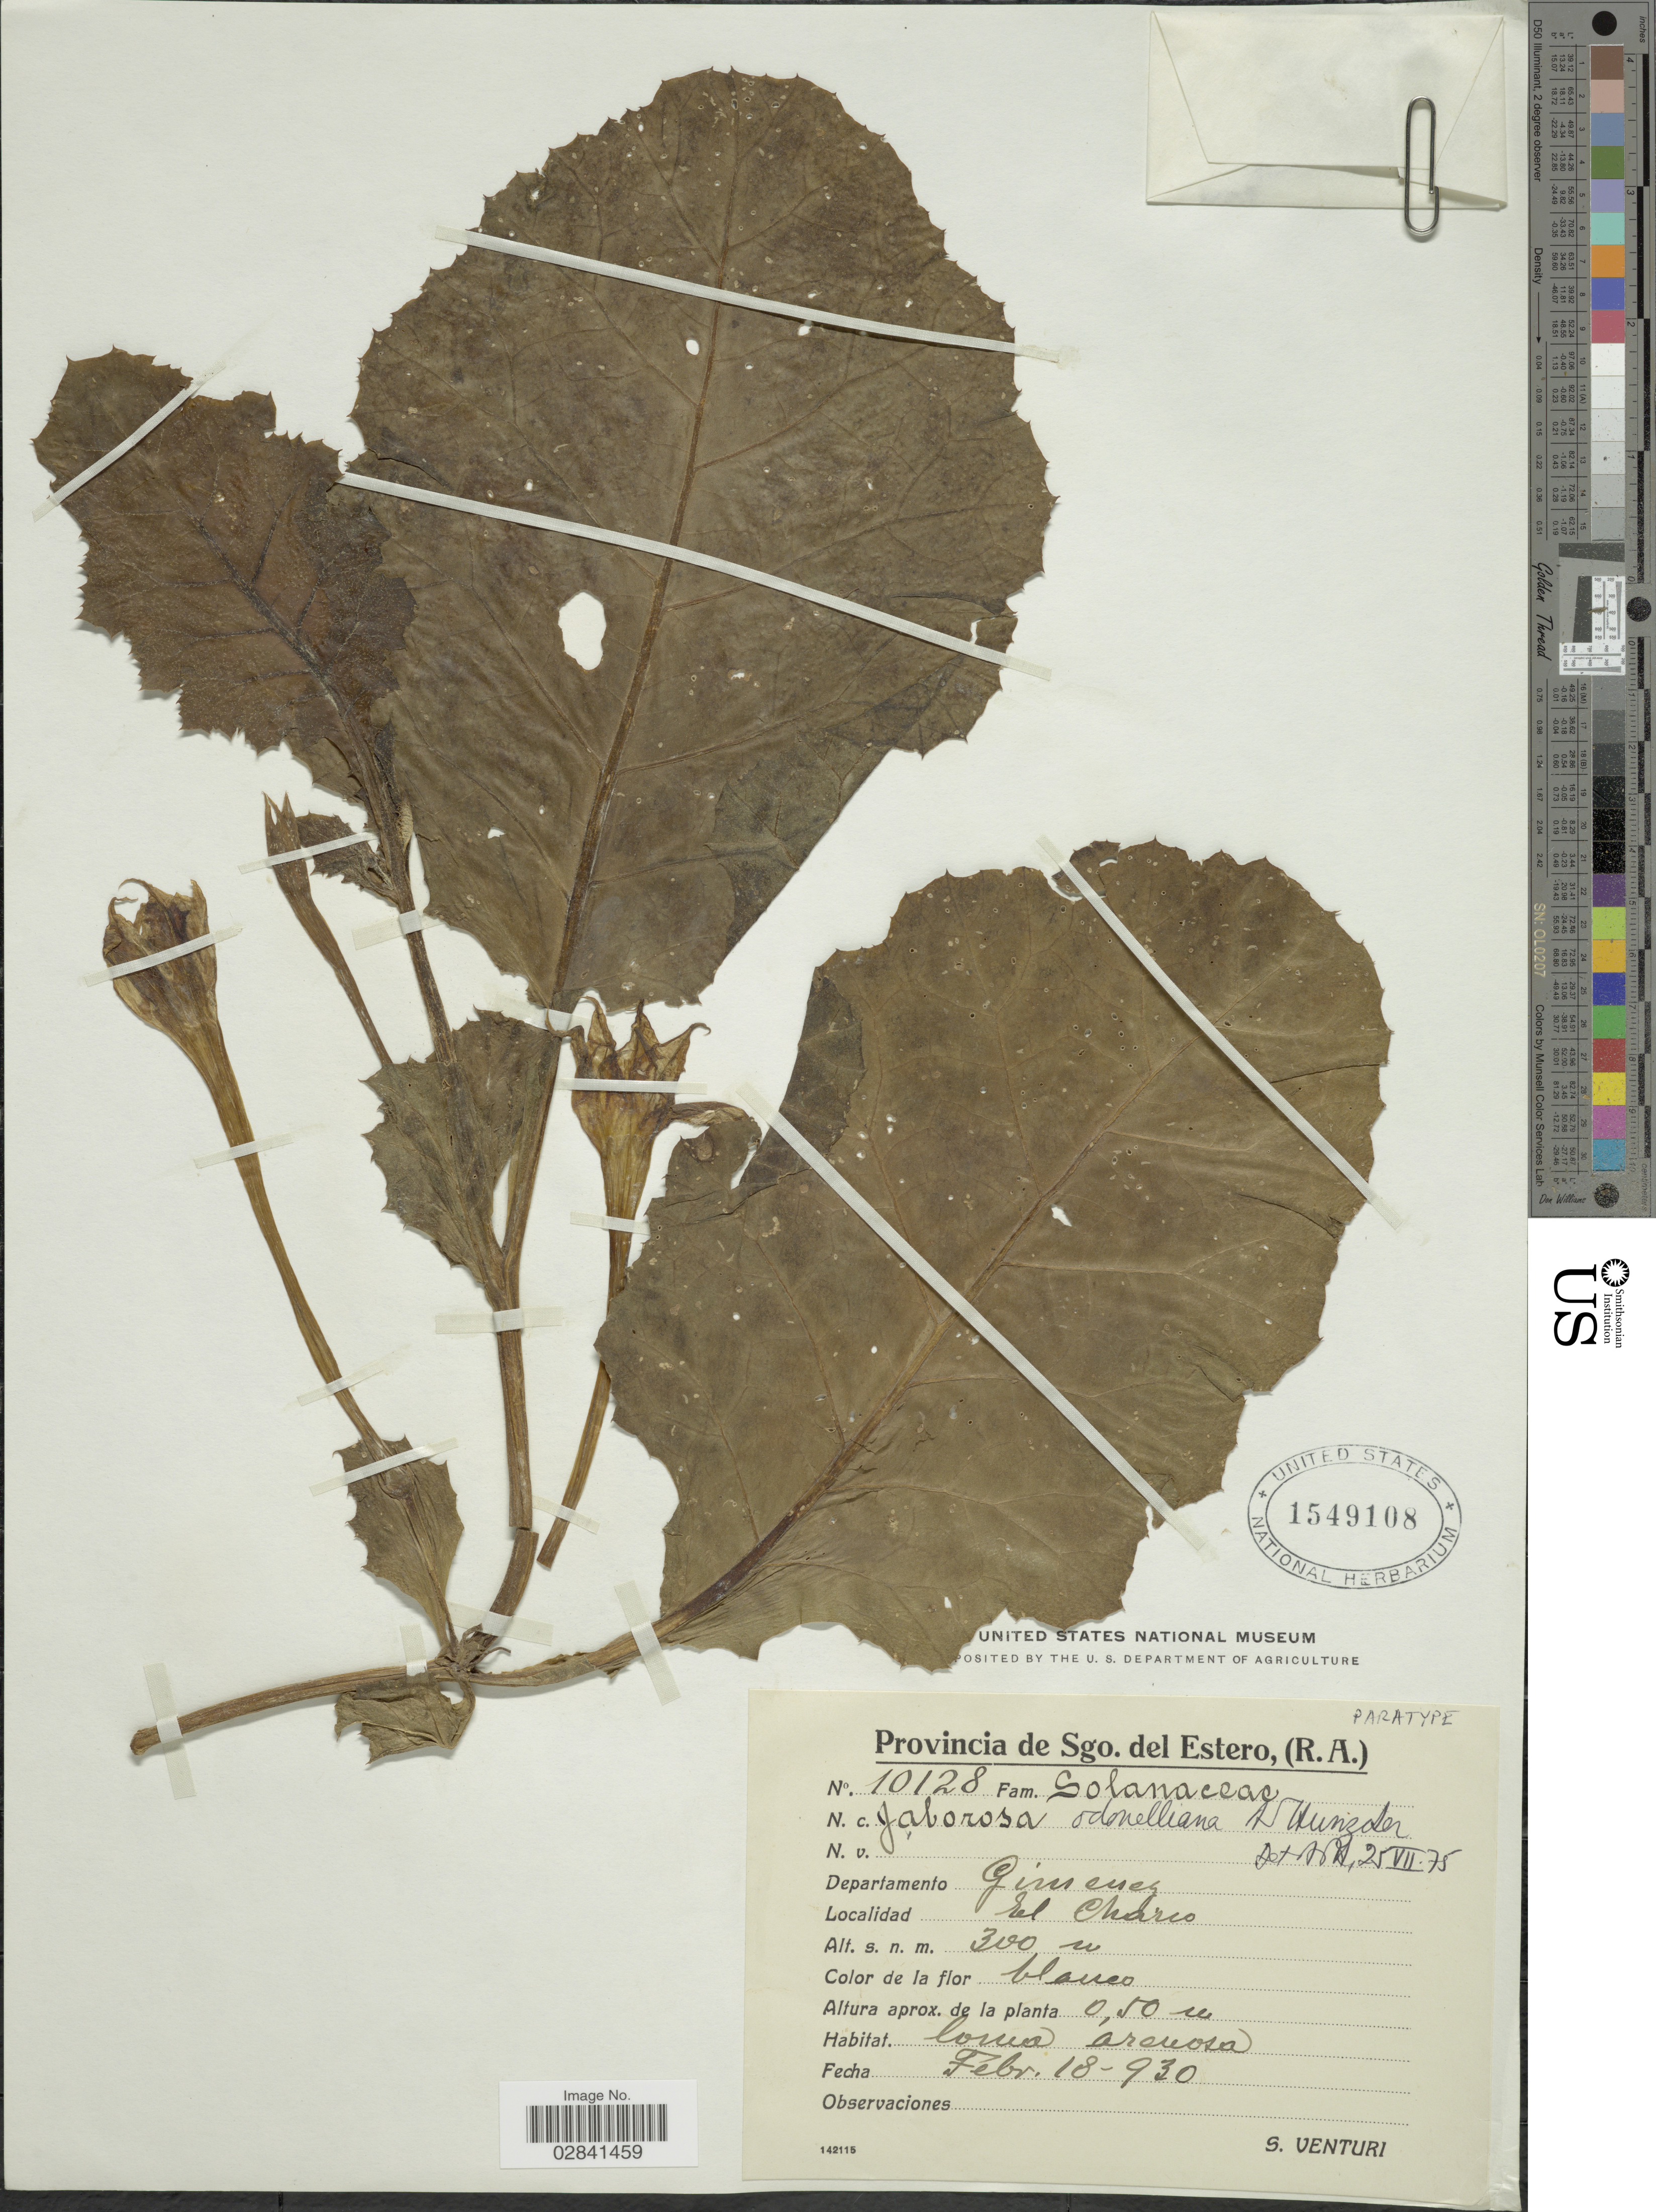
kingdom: Plantae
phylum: Tracheophyta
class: Magnoliopsida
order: Solanales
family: Solanaceae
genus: Jaborosa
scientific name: Jaborosa odonelliana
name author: Hunz.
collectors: S. Venturi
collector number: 10128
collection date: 1930-02-18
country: Argentina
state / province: Santiago del Estero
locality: Departamento Gimenes. El Charco.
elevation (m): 300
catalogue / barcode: US 1549108